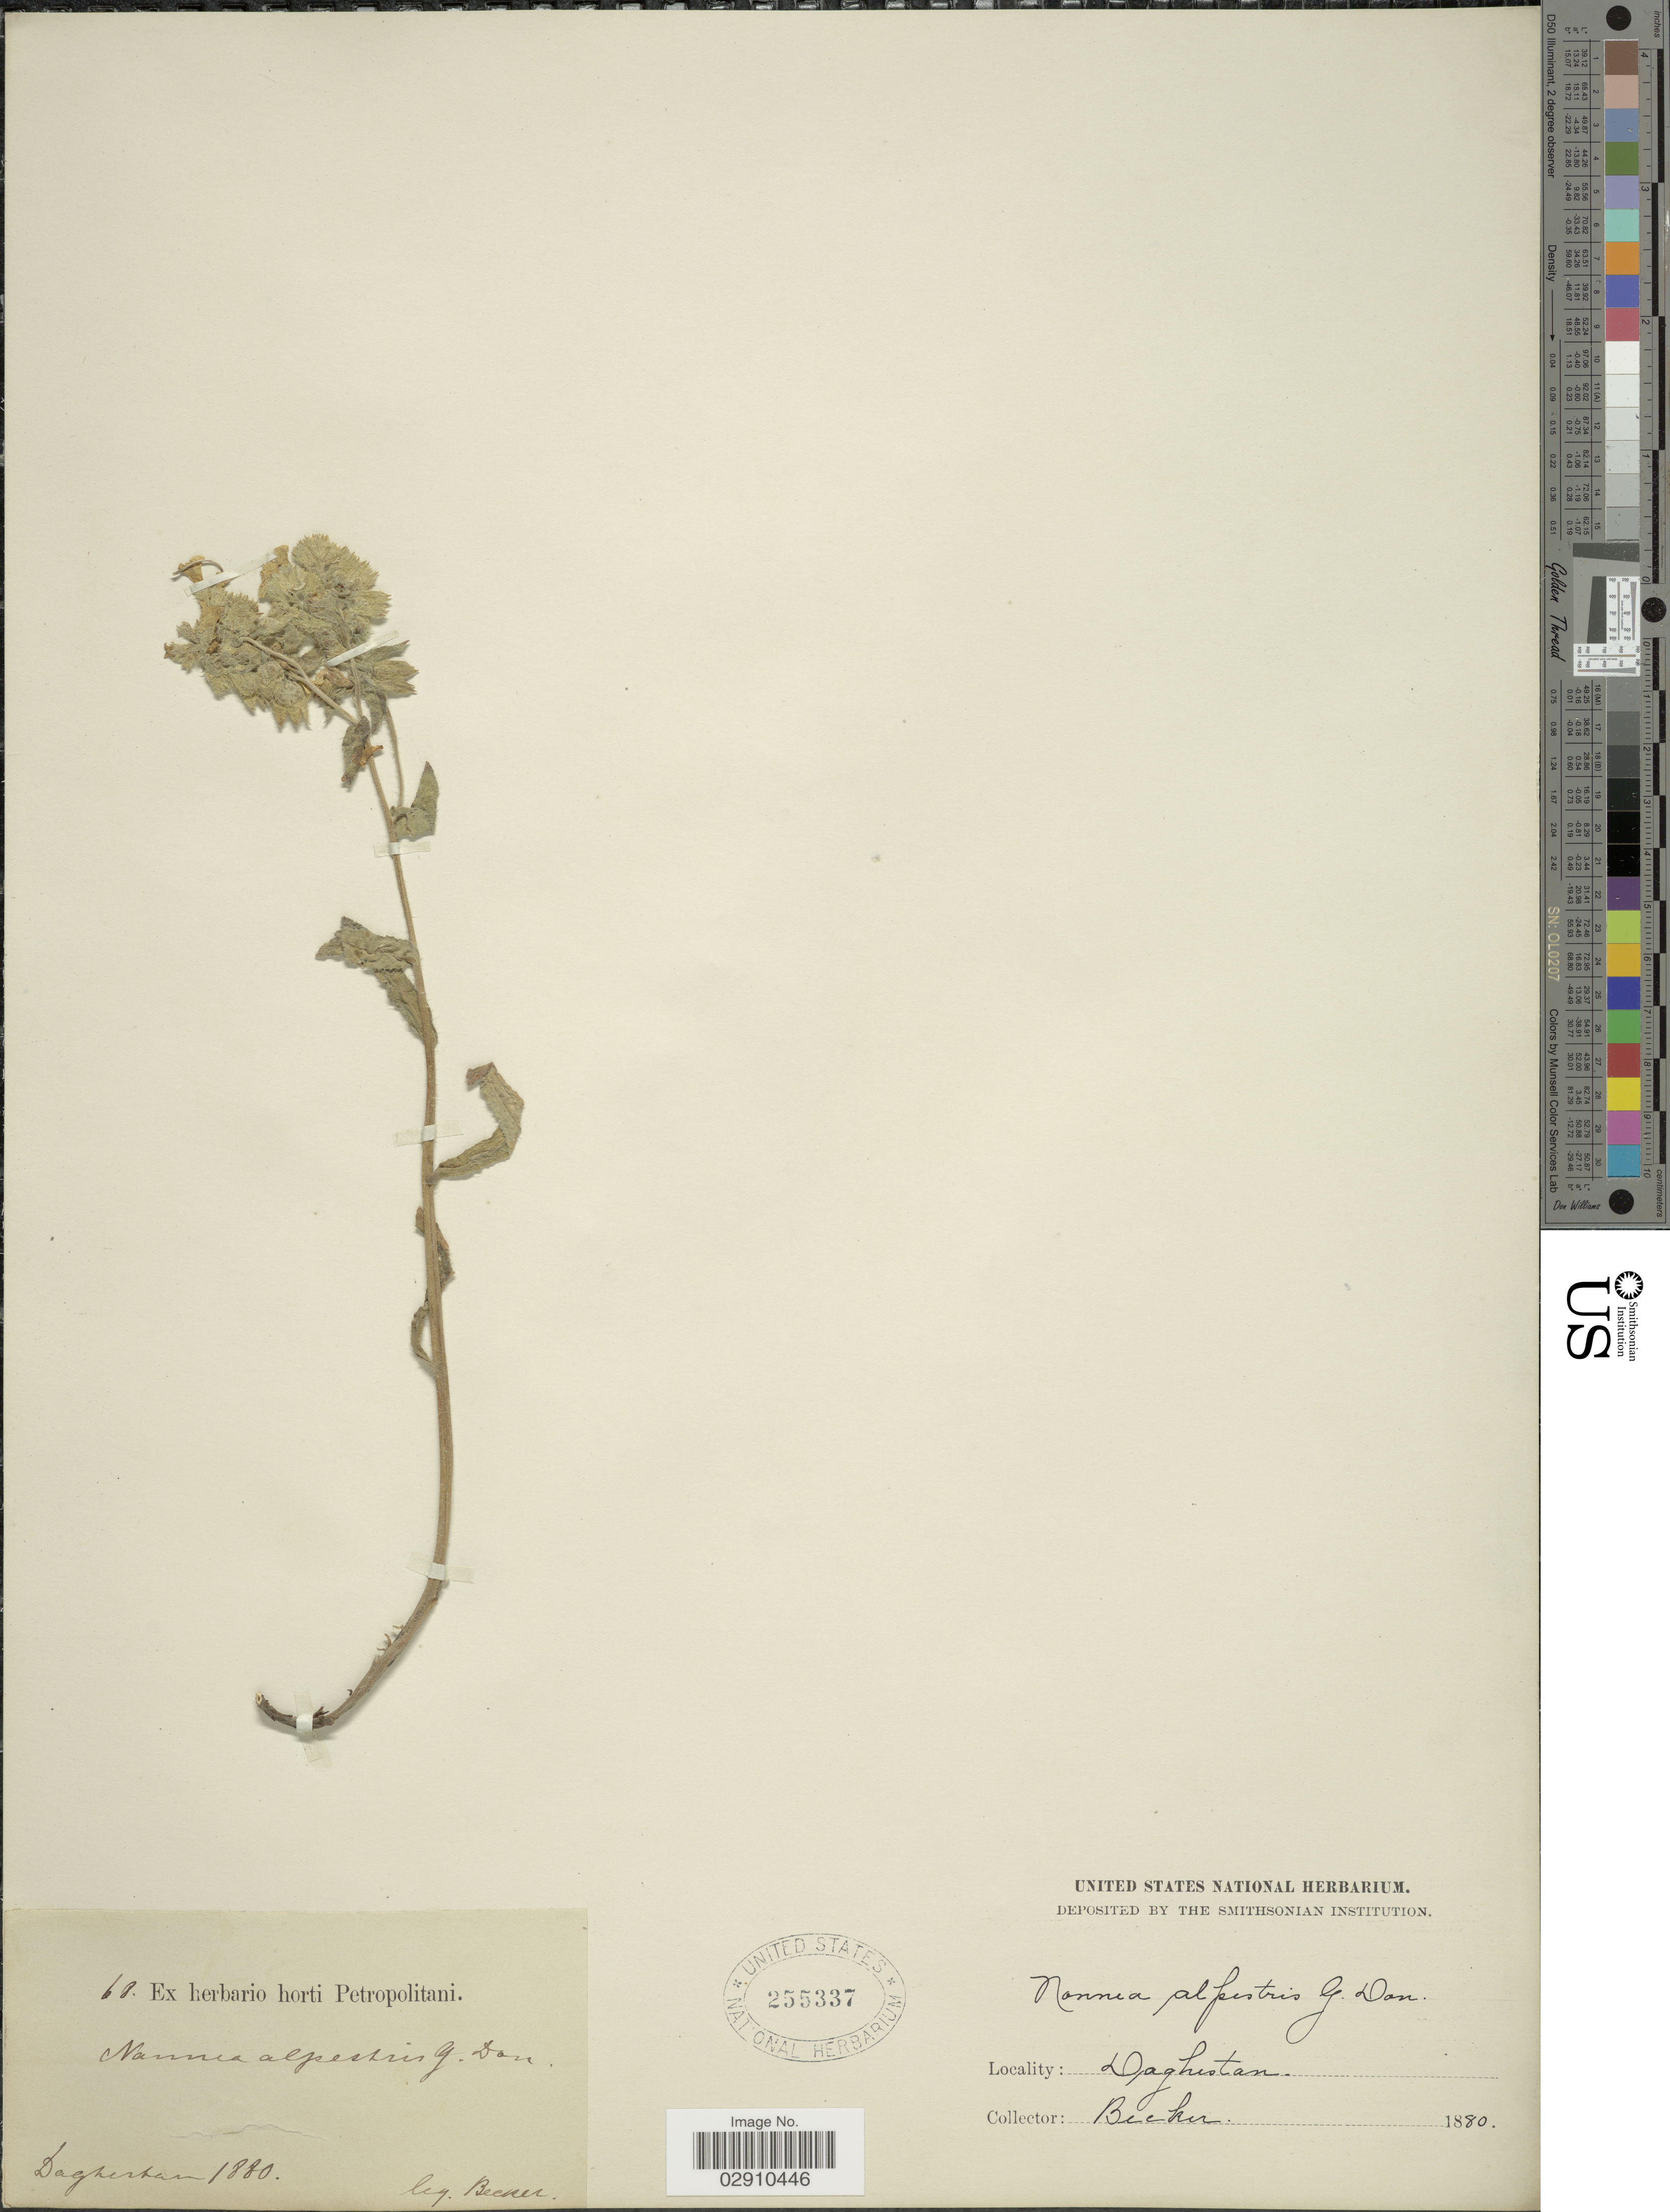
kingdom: Plantae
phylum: Tracheophyta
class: Magnoliopsida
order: Boraginales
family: Boraginaceae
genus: Nonea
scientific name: Nonea alpestris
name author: G. Don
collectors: -. Becker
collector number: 68*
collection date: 1880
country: Russian Federation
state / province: Dagestan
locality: Daghestan.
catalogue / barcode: US 255337